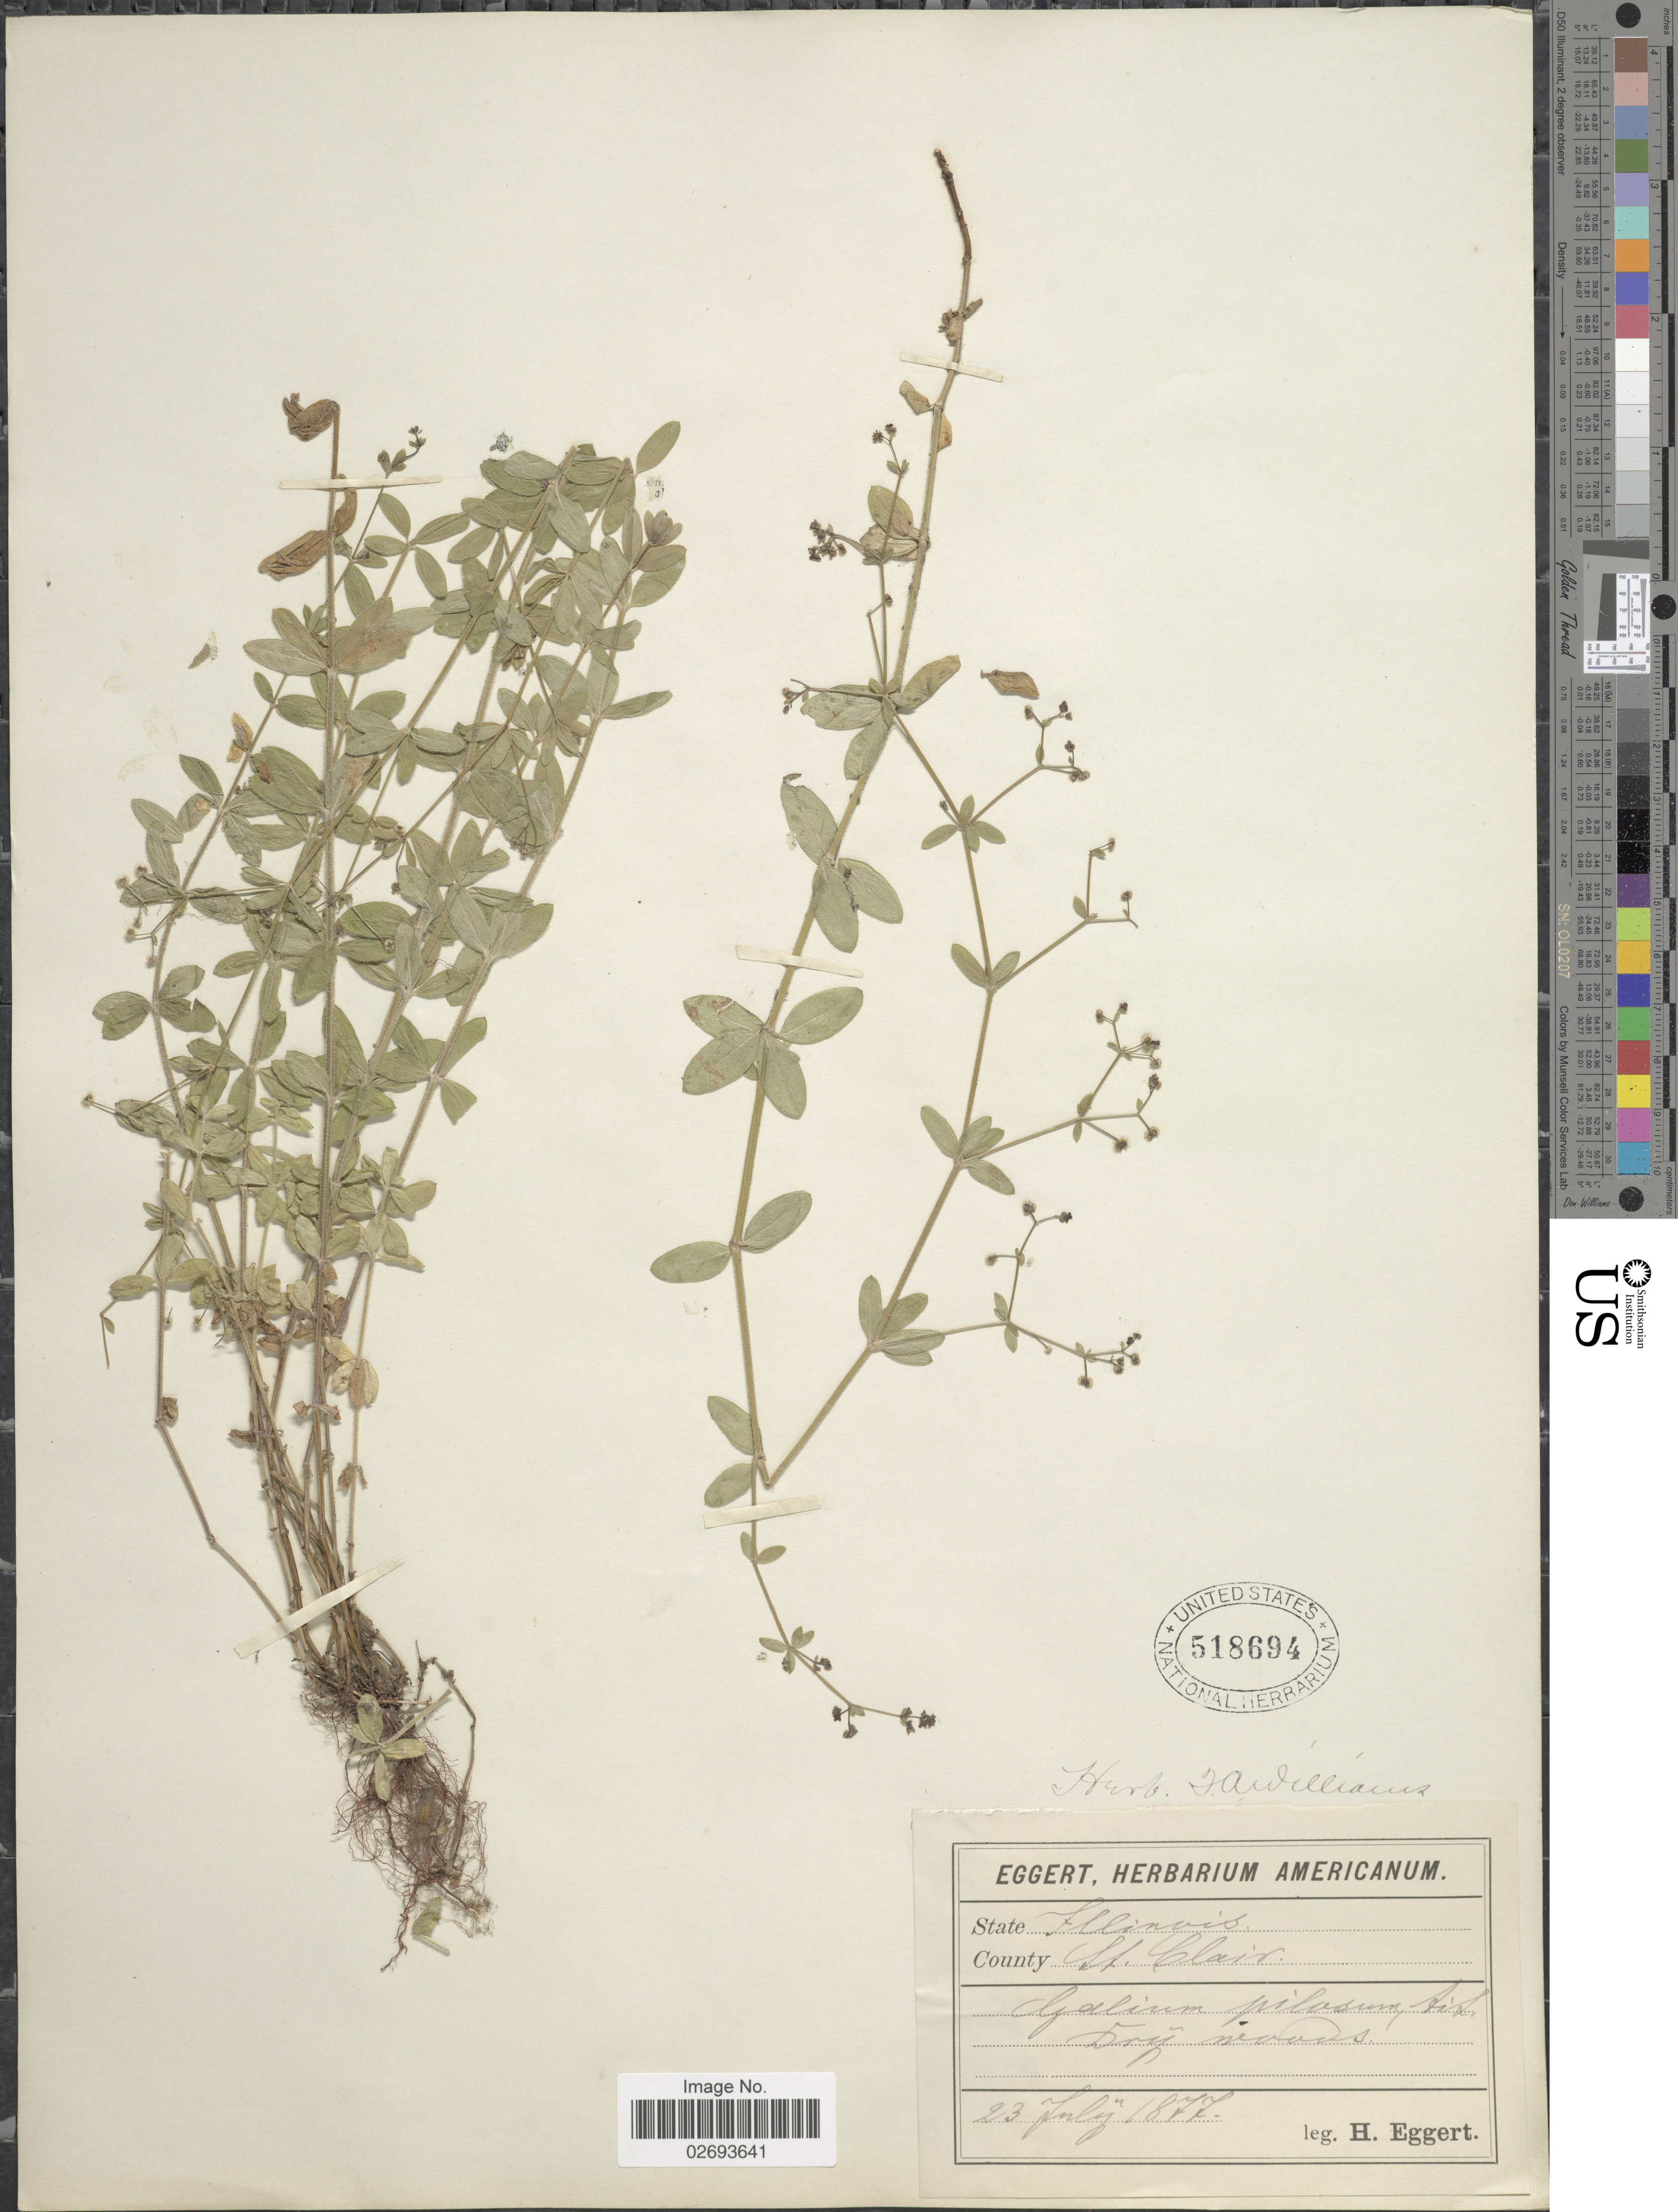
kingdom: Plantae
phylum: Tracheophyta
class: Magnoliopsida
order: Gentianales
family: Rubiaceae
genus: Galium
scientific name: Galium pilosum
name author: Aiton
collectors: H. Eggert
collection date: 1877-07-23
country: United States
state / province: Illinois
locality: St. Clair County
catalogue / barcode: US 518694